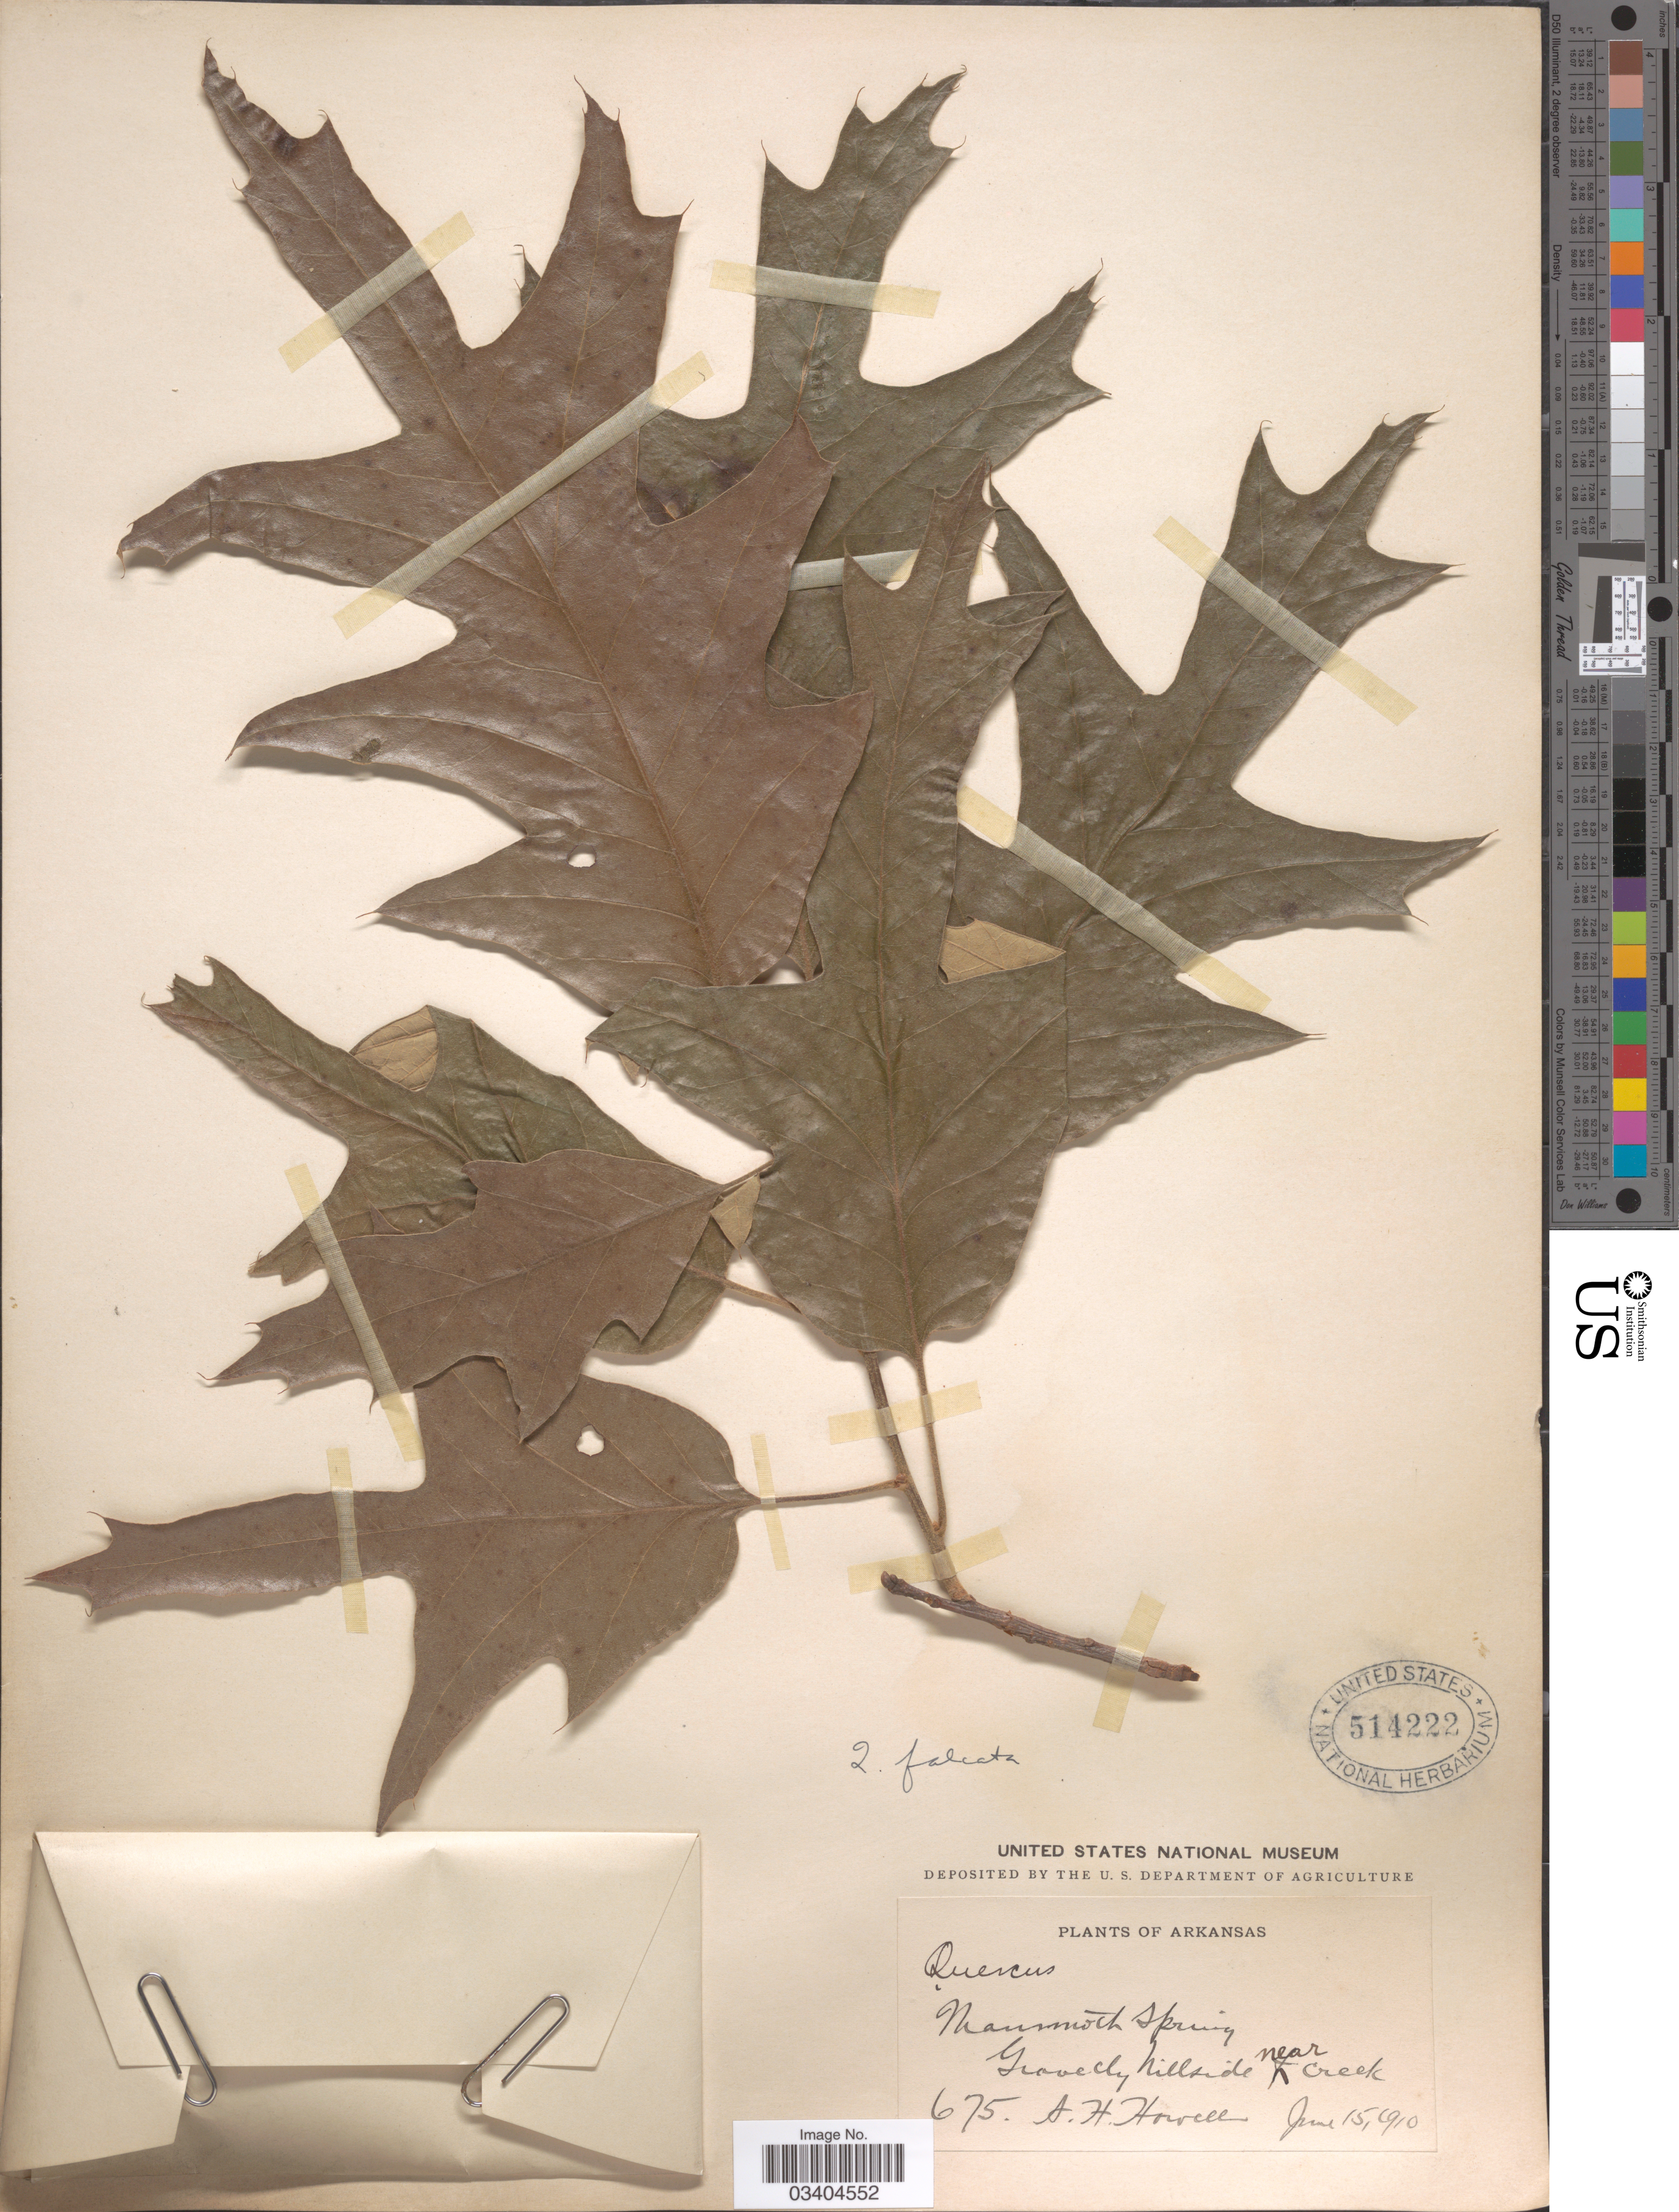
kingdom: Plantae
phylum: Tracheophyta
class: Magnoliopsida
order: Fagales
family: Fagaceae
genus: Quercus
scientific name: Quercus falcata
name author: Michx.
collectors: A. Howell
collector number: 675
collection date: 1910-06-15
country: United States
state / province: Arkansas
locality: Mammoth Spring.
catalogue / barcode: US 514222